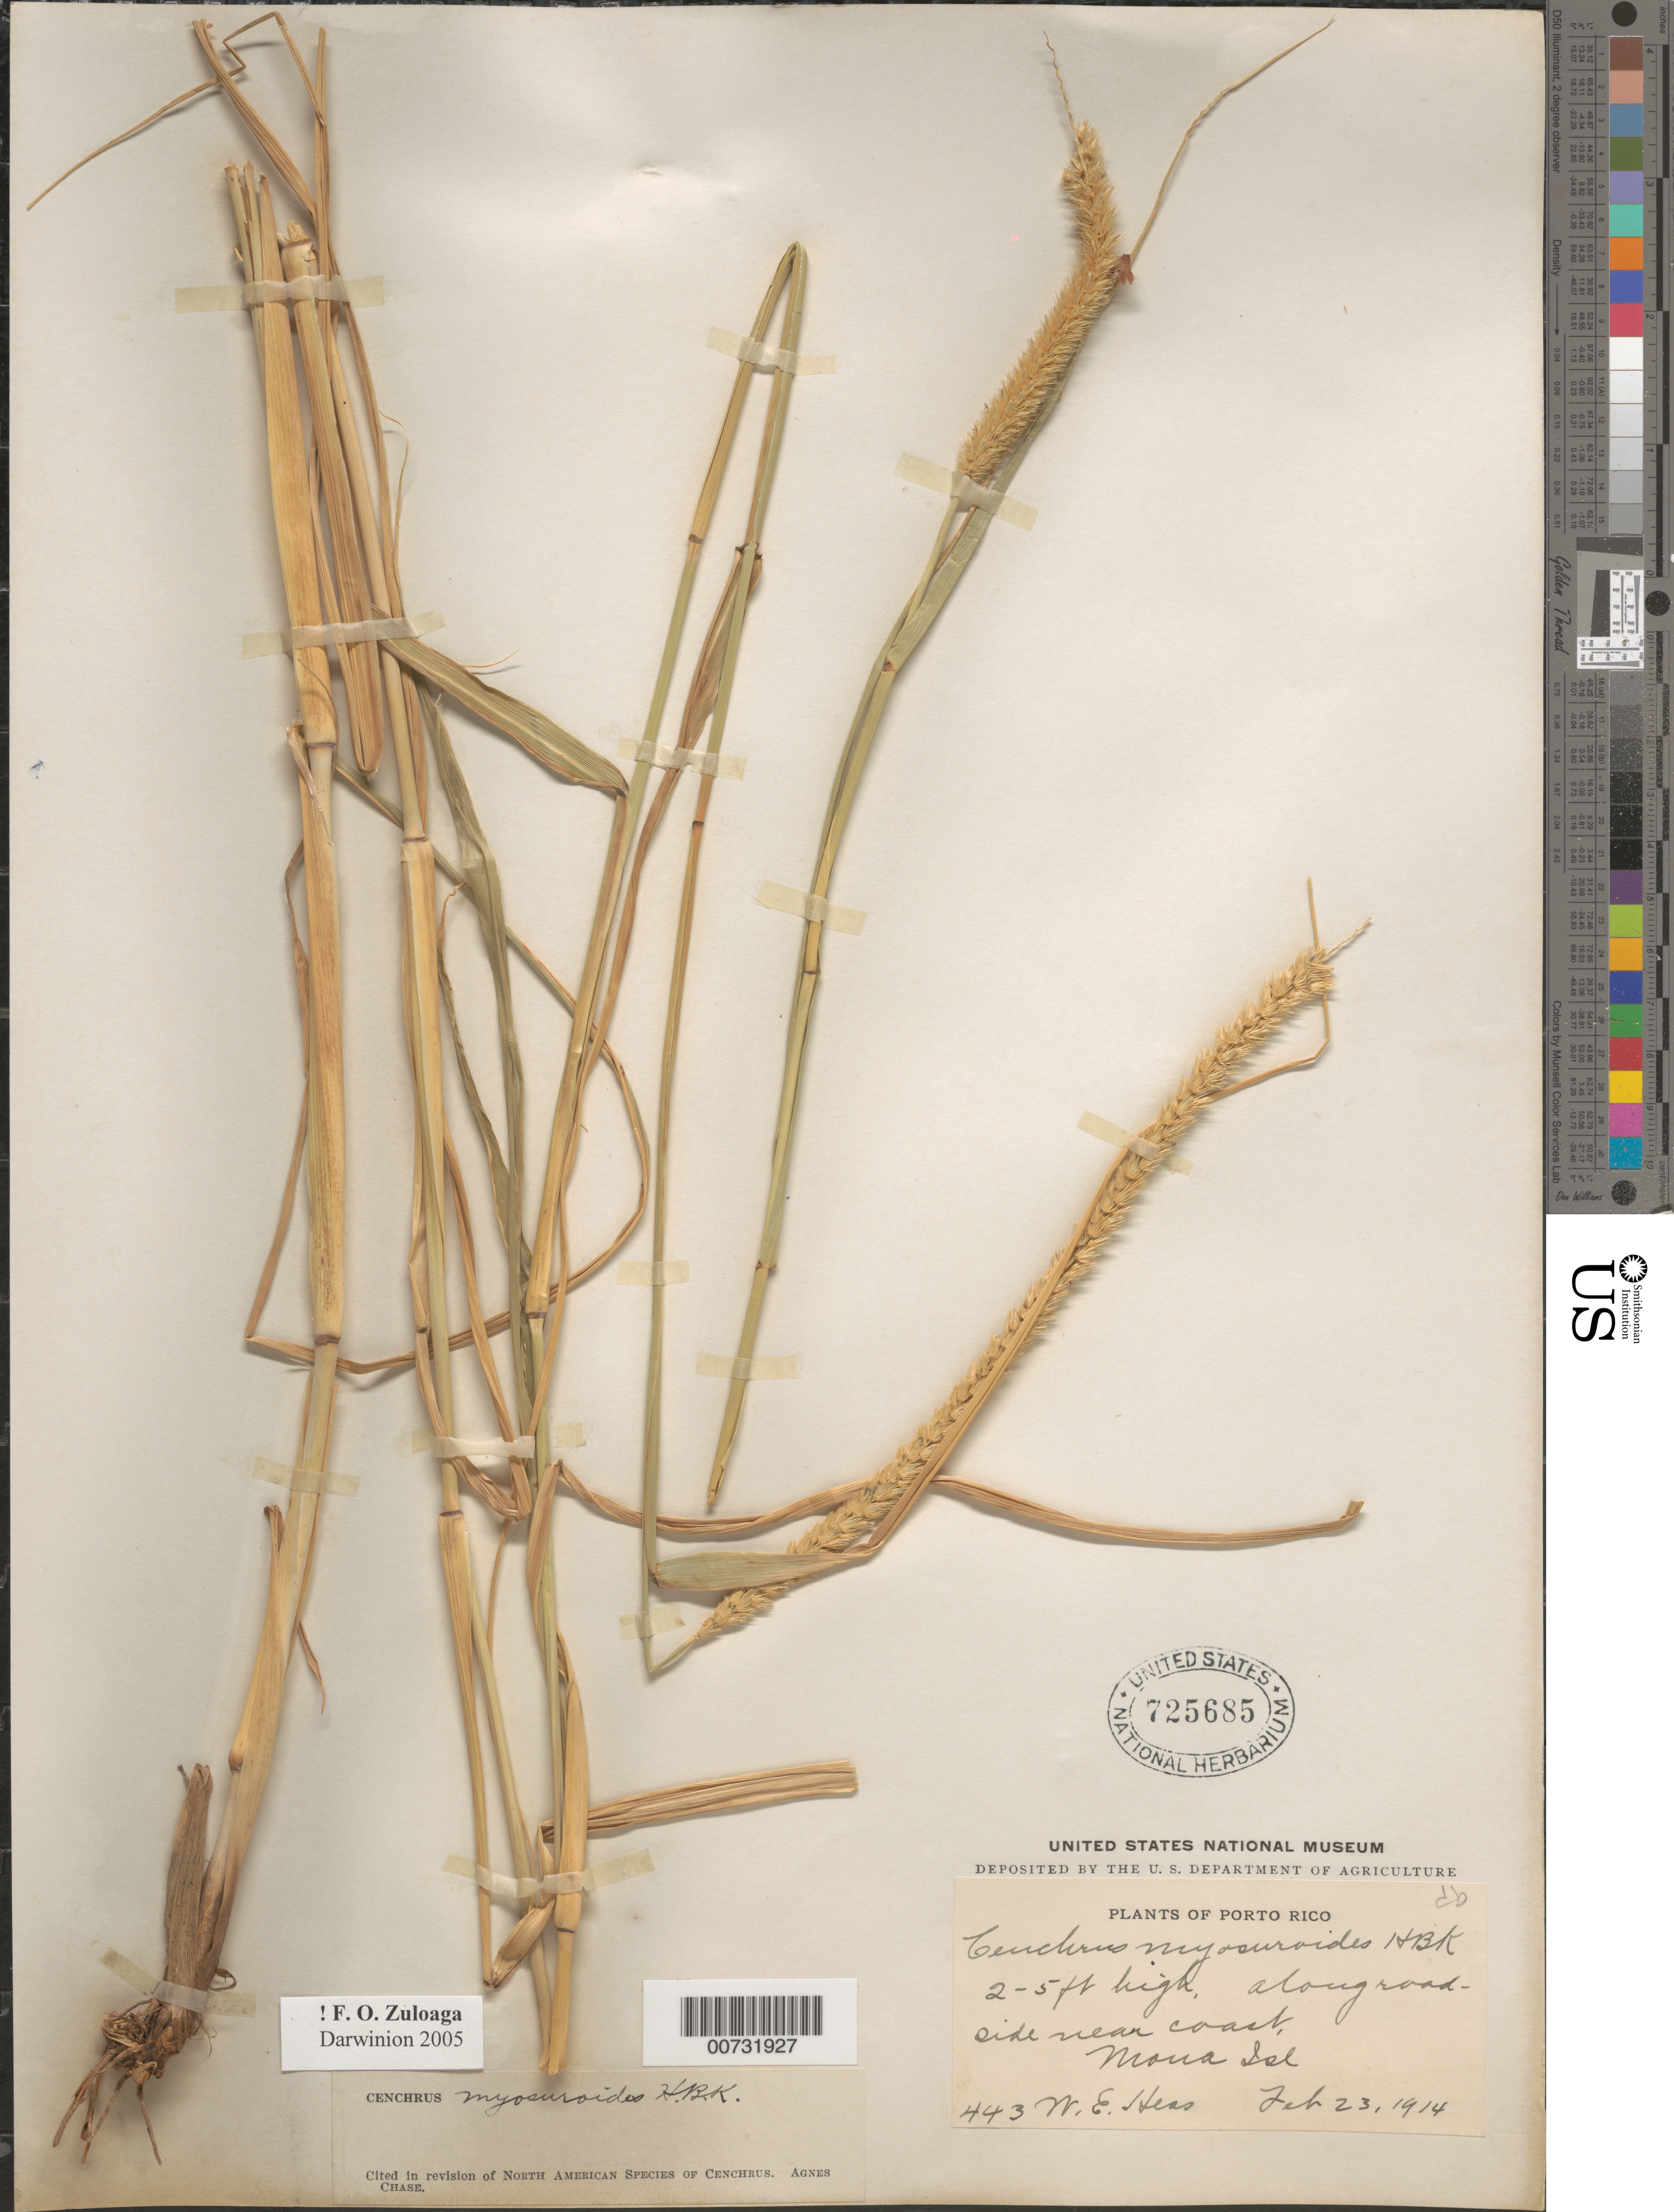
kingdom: Plantae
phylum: Tracheophyta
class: Liliopsida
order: Poales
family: Poaceae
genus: Cenchrus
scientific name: Cenchrus myosuroides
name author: Kunth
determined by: Chase, [M.] Agnes, (US)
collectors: W. Hess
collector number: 443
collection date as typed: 23 Feb 1914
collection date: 1914-02-23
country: Puerto Rico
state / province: Mayaguëz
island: Mona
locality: Mona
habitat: Along roadside near coast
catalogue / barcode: US 725685